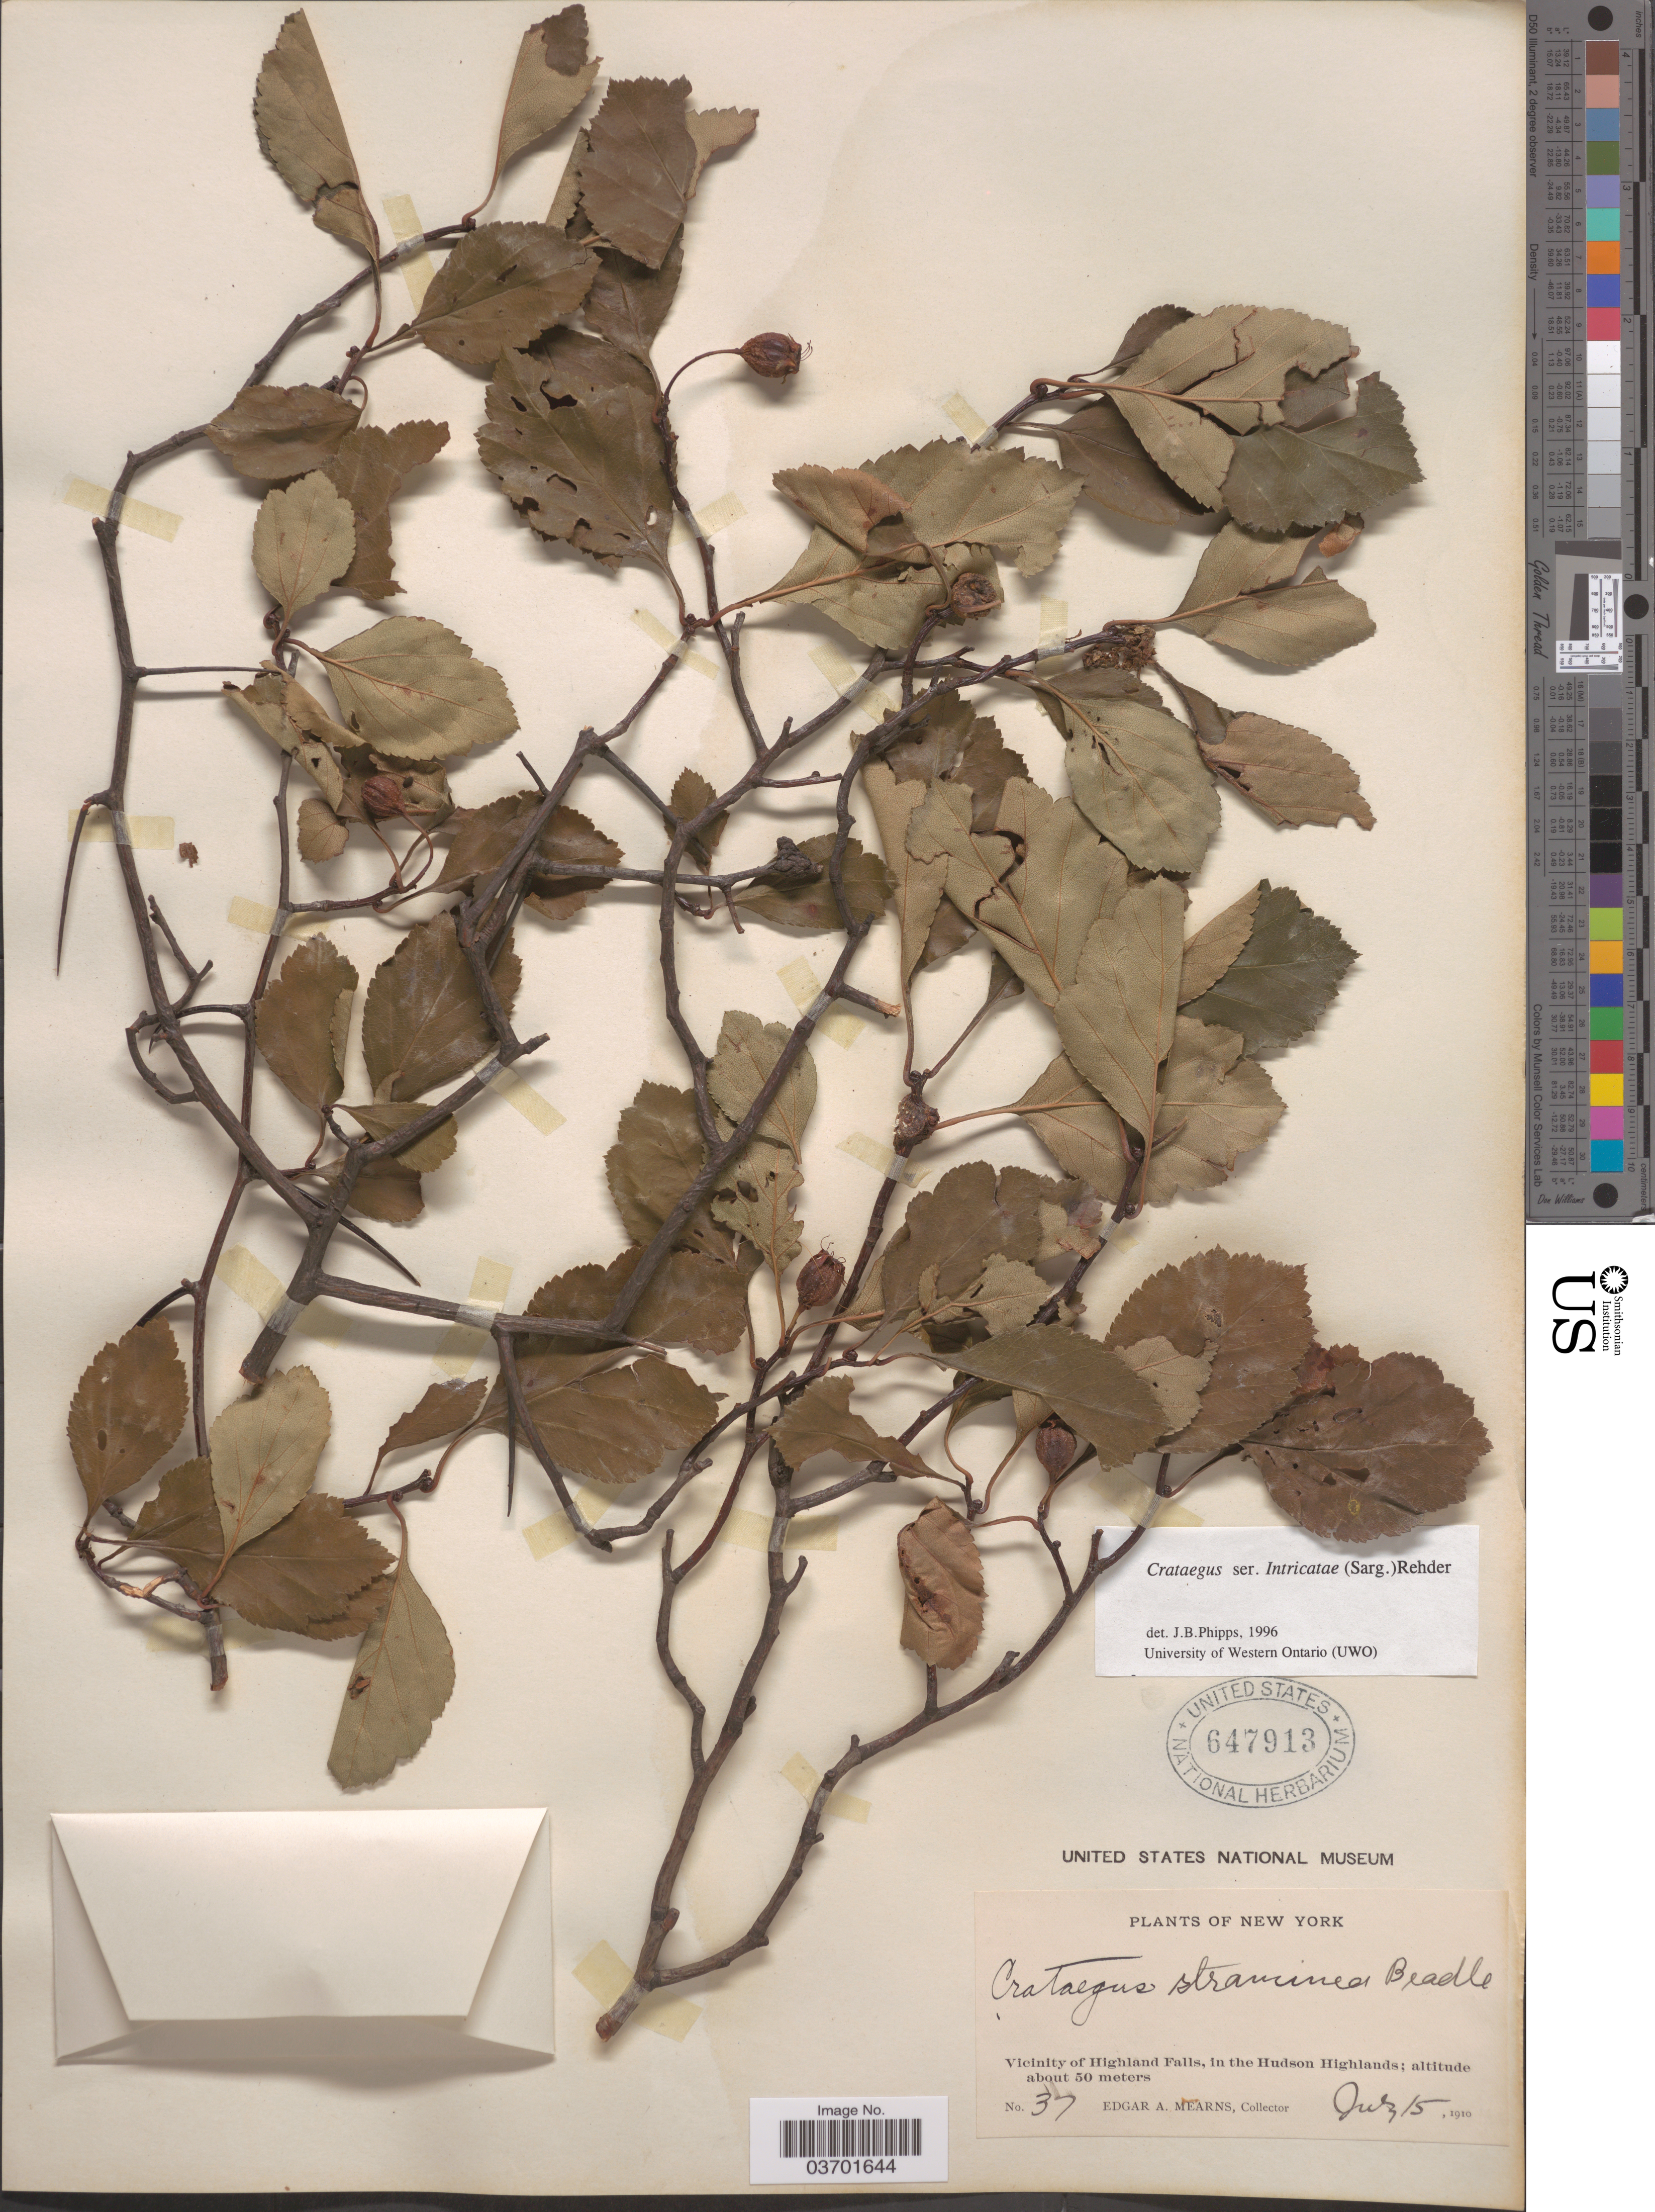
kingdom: Plantae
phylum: Tracheophyta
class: Magnoliopsida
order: Rosales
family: Rosaceae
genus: Crataegus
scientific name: Crataegus rubella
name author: Beadle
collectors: E. A. Mearns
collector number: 37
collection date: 1910-07-15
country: United States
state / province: New York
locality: Vicinity of Highland Falls, in the Hudson Highlands.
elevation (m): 50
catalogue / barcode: US 647913